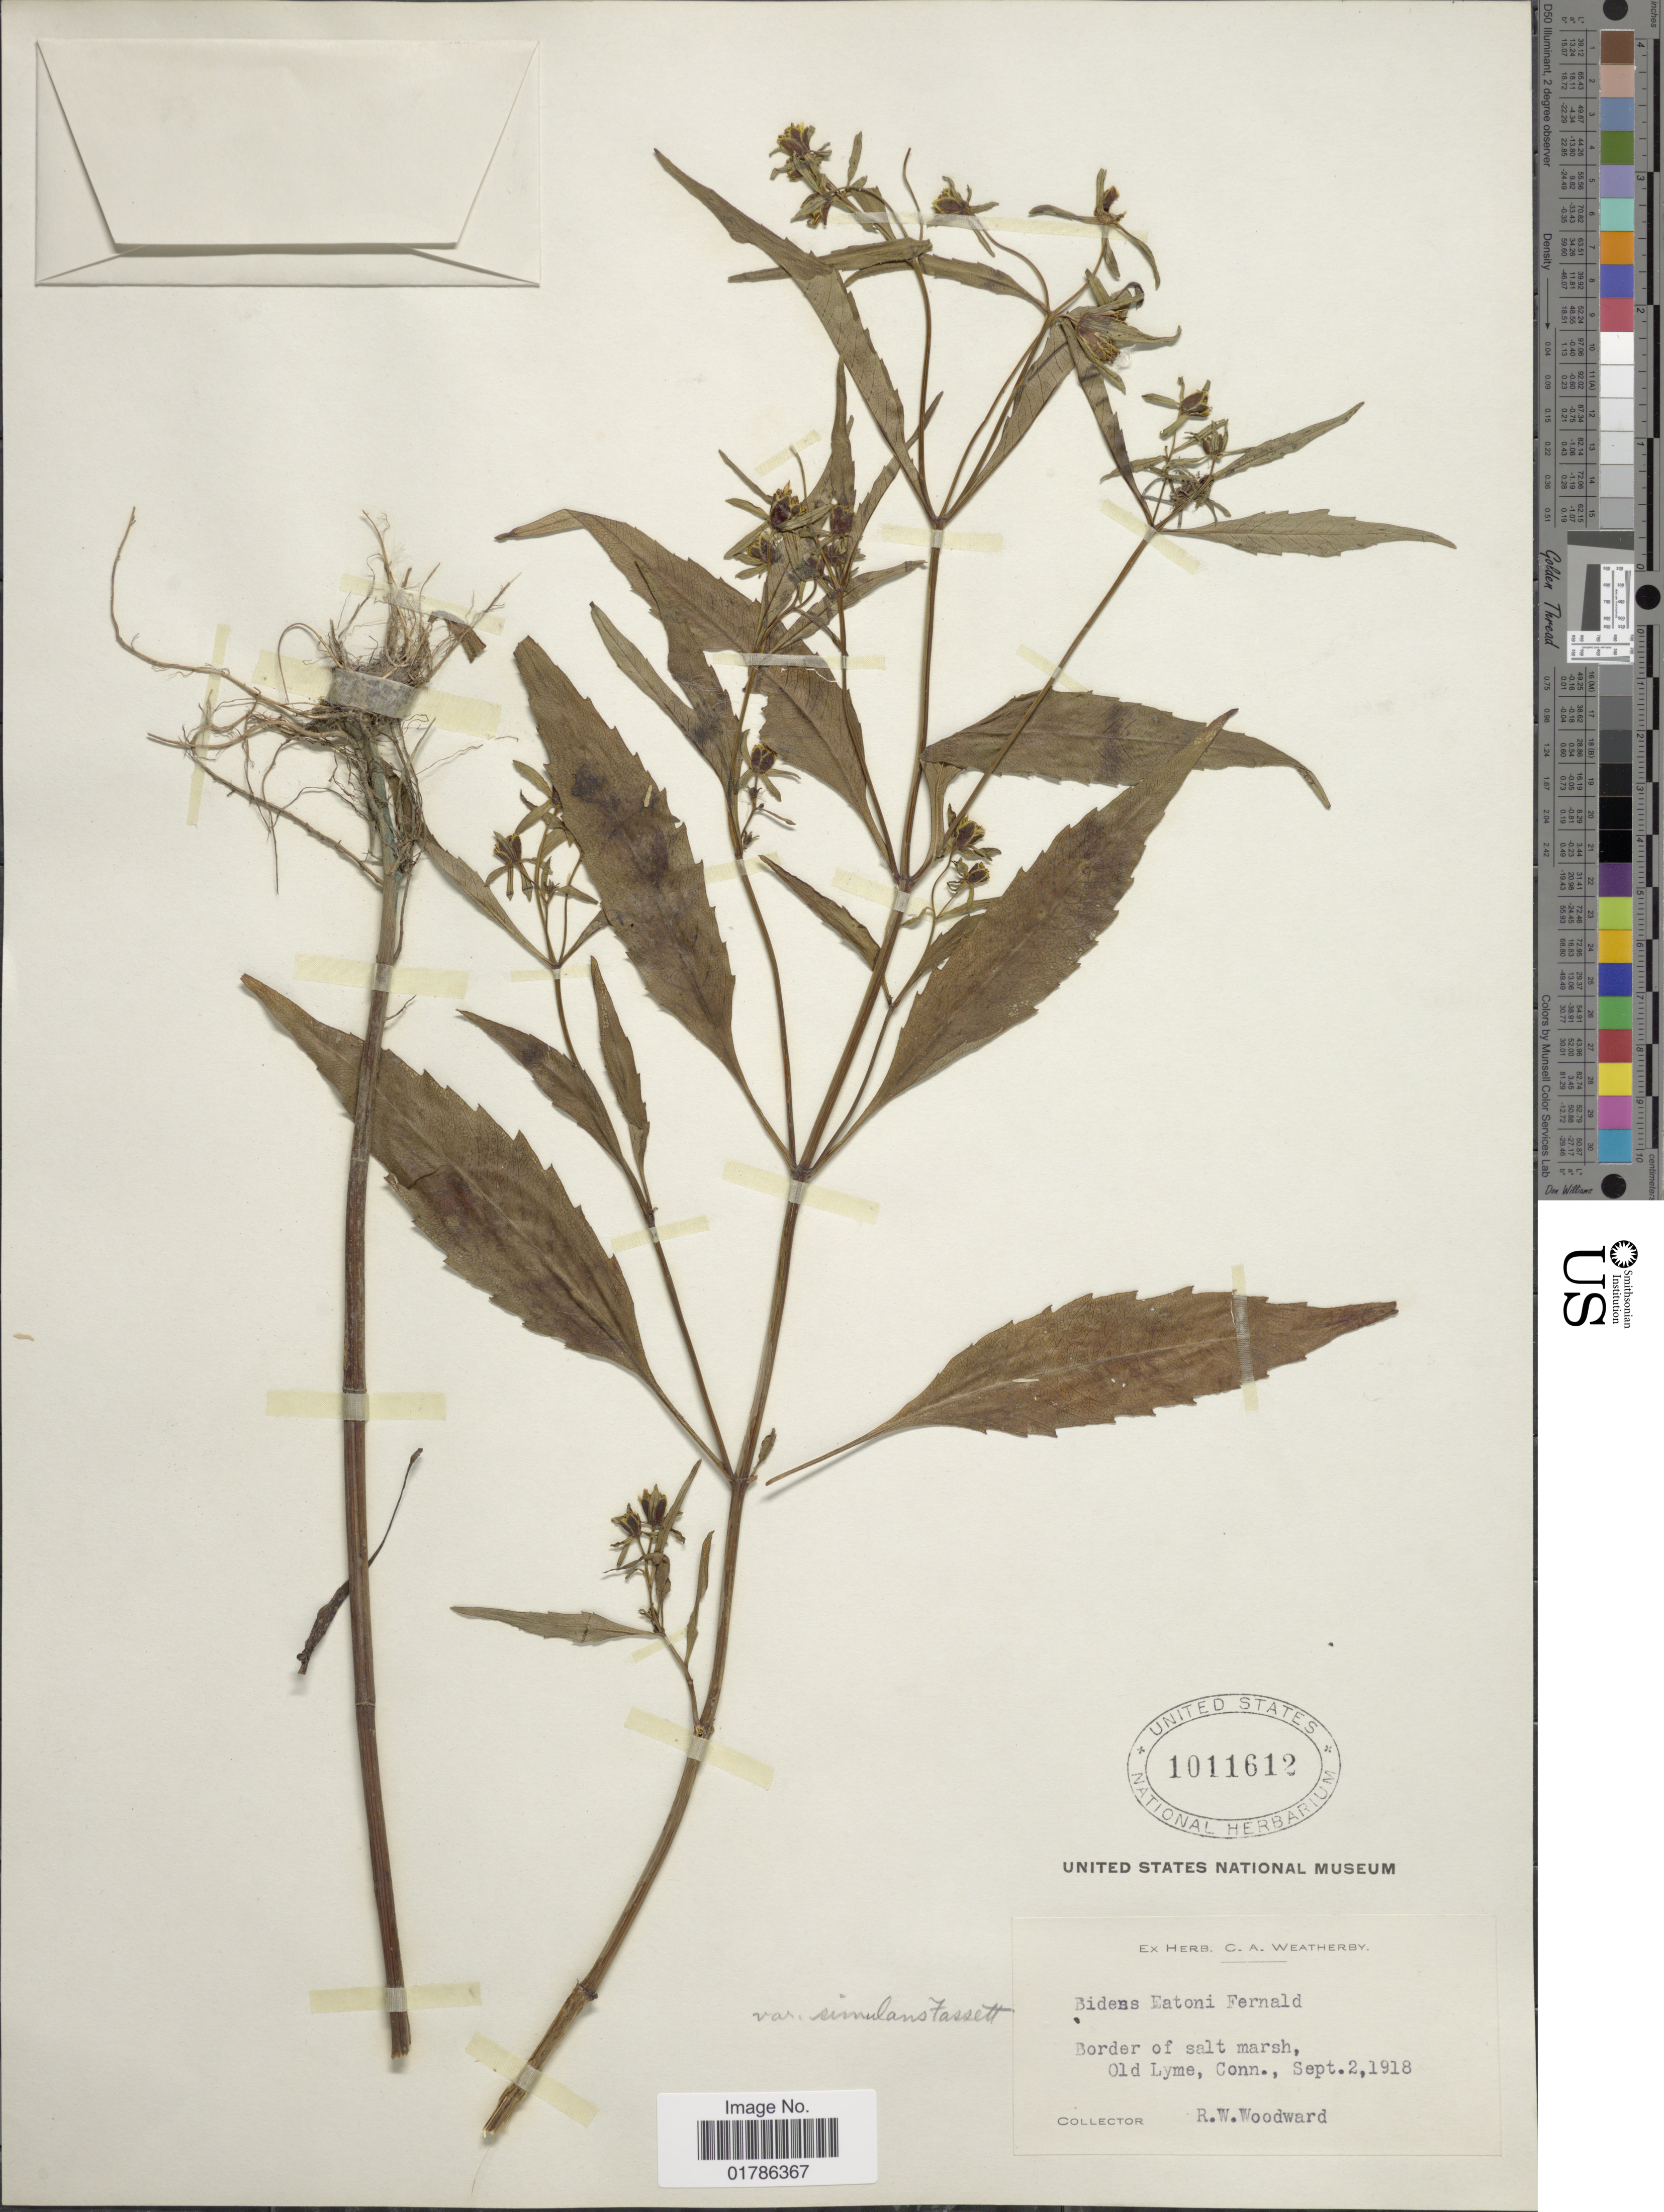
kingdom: Plantae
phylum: Tracheophyta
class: Magnoliopsida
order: Asterales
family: Asteraceae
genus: Bidens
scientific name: Bidens eatonii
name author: Fernald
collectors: R. Woodward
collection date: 1918-09-02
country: United States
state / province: Connecticut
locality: Border of salt marsh, Old Lyme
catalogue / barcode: US 1011612